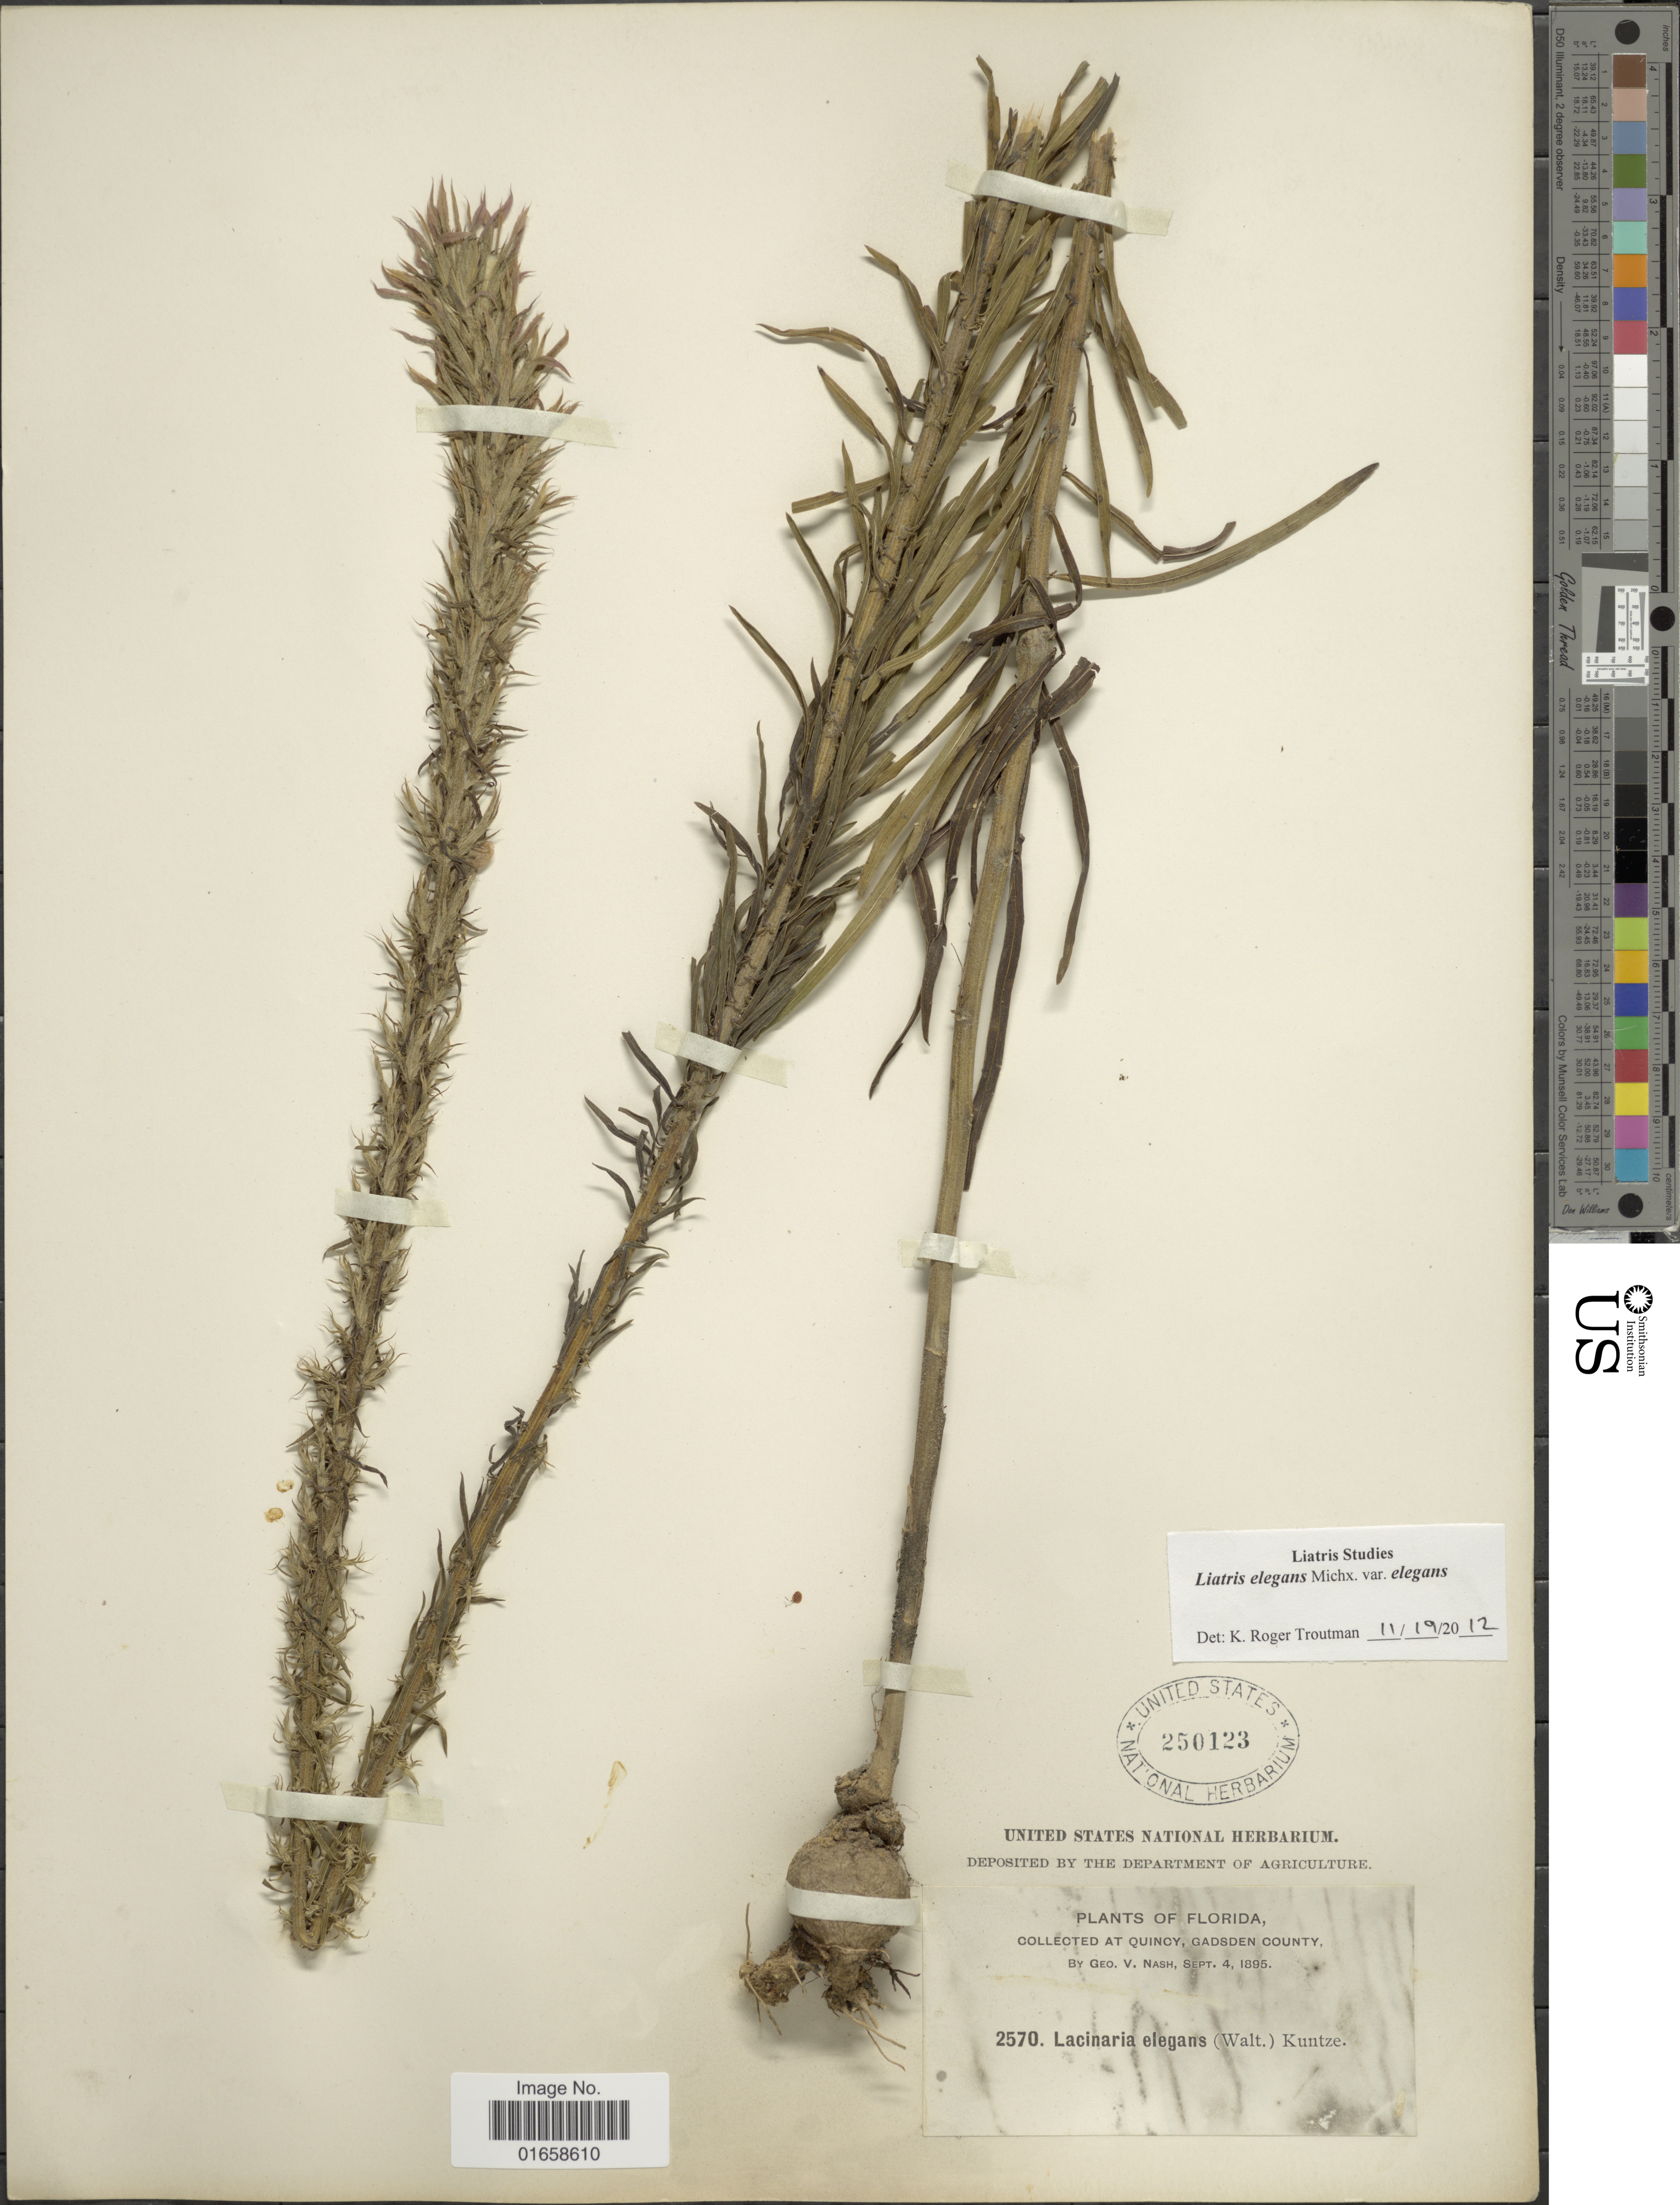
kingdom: Plantae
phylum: Tracheophyta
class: Magnoliopsida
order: Asterales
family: Asteraceae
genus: Liatris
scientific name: Liatris elegans var. elegans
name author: (Walter) Michx.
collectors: G. V. Nash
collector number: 2570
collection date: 1895-09-04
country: United States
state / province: Florida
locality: At Quincy, Gadsden County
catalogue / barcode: US 250123